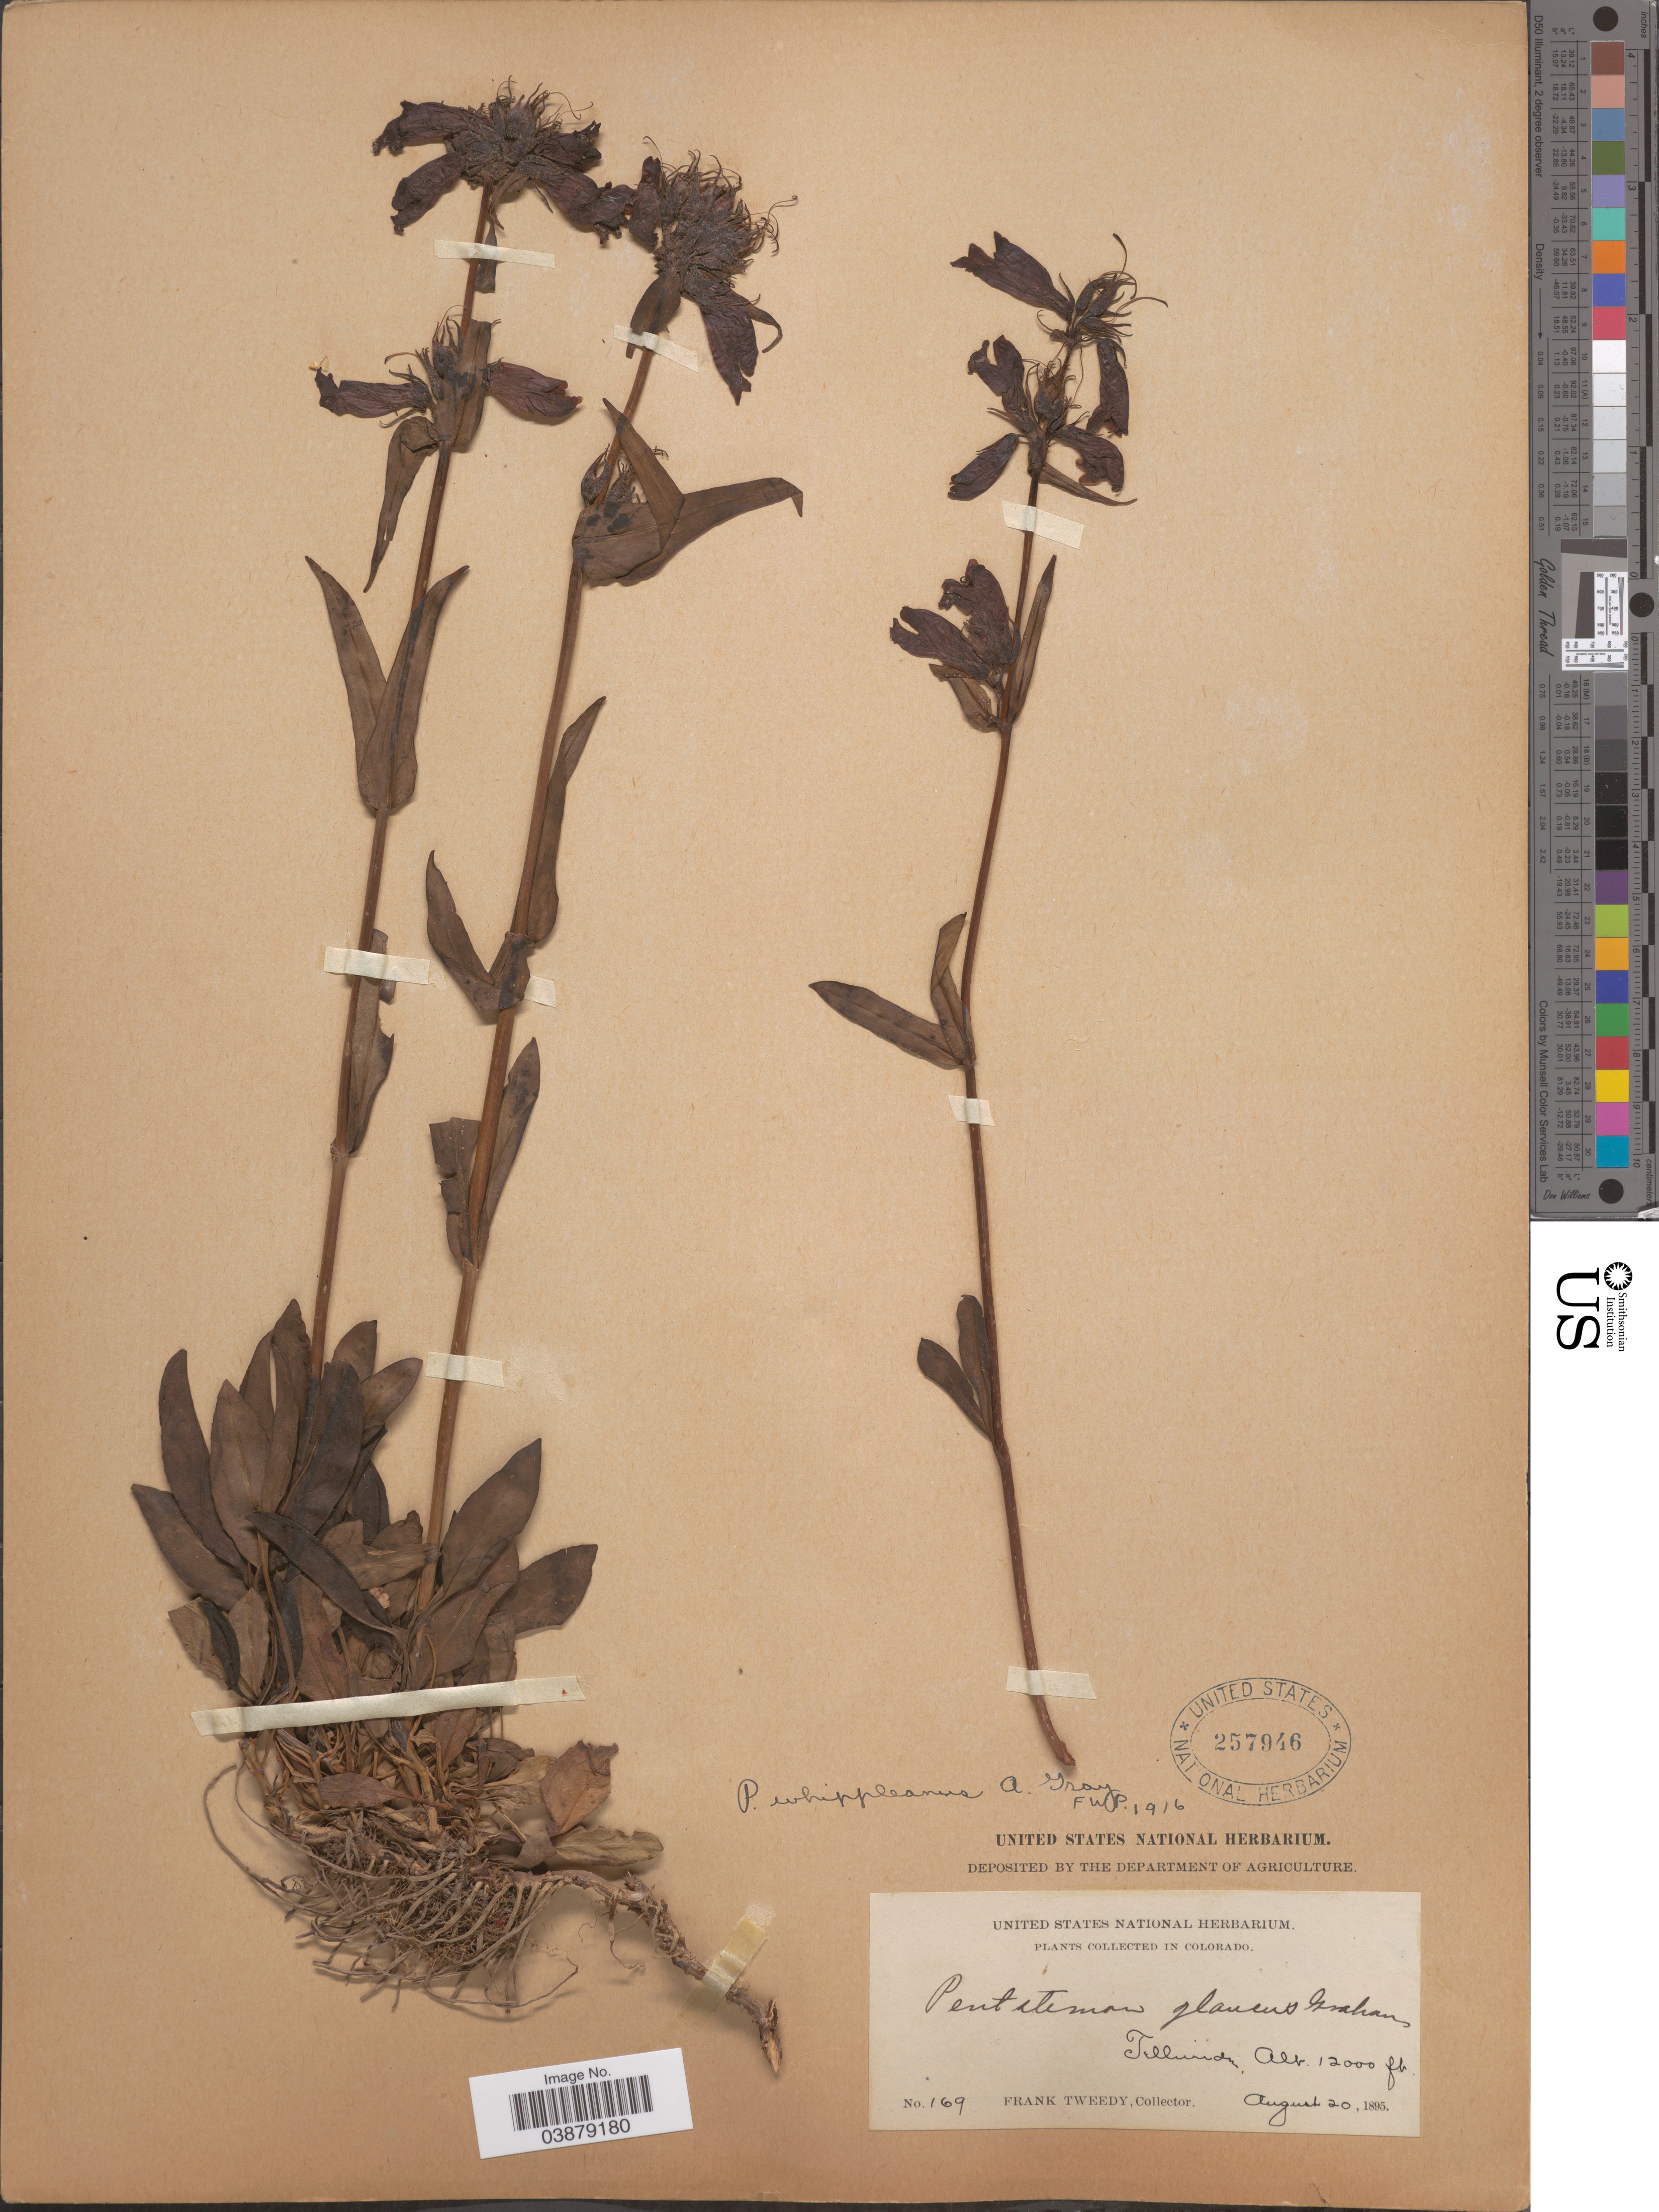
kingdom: Plantae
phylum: Tracheophyta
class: Magnoliopsida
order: Lamiales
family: Plantaginaceae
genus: Penstemon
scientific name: Penstemon whippleanus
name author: A. Gray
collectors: F. Tweedy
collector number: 169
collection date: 1895-08-20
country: United States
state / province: Colorado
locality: Telluride.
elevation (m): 3658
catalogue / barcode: US 257946